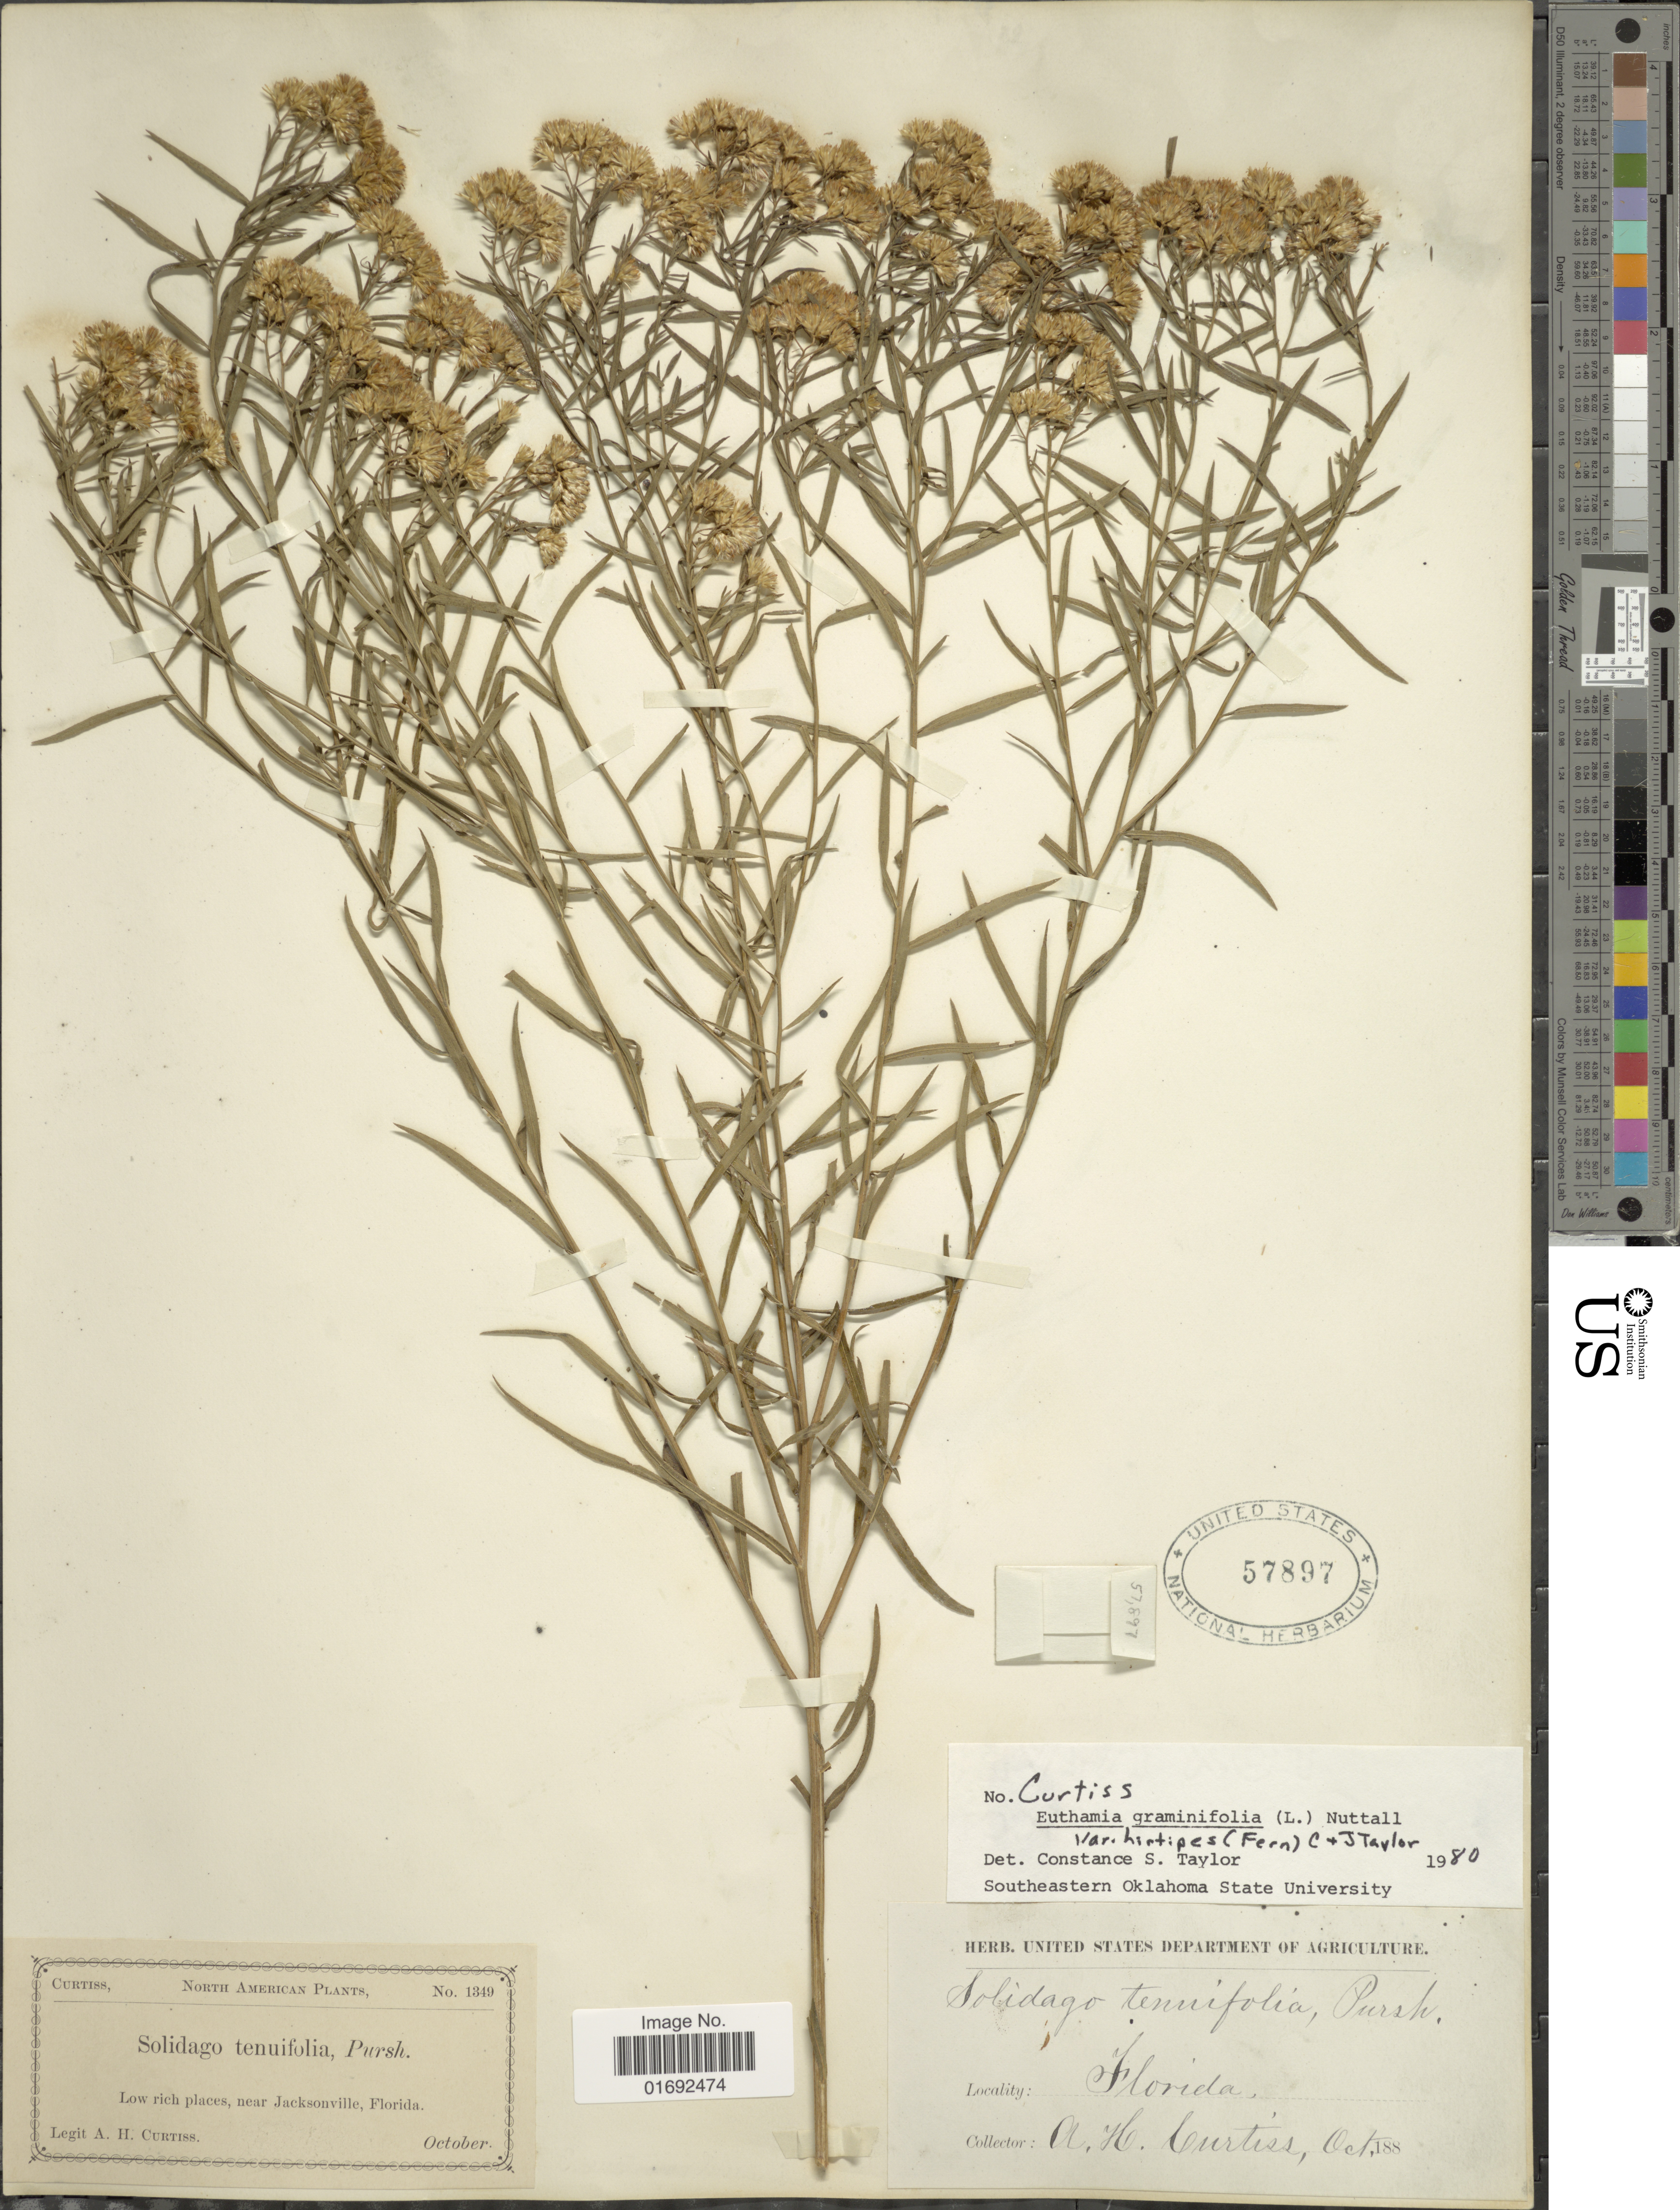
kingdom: Plantae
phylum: Tracheophyta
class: Magnoliopsida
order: Asterales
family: Asteraceae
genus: Euthamia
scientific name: Euthamia graminifolia var. hirtipes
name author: (Fernald) C.E.S. Taylor & R.J. Taylor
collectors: A. H. Curtiss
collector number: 1349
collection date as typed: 188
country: United States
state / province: Florida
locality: North America, near Jacksonville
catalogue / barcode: US 57897